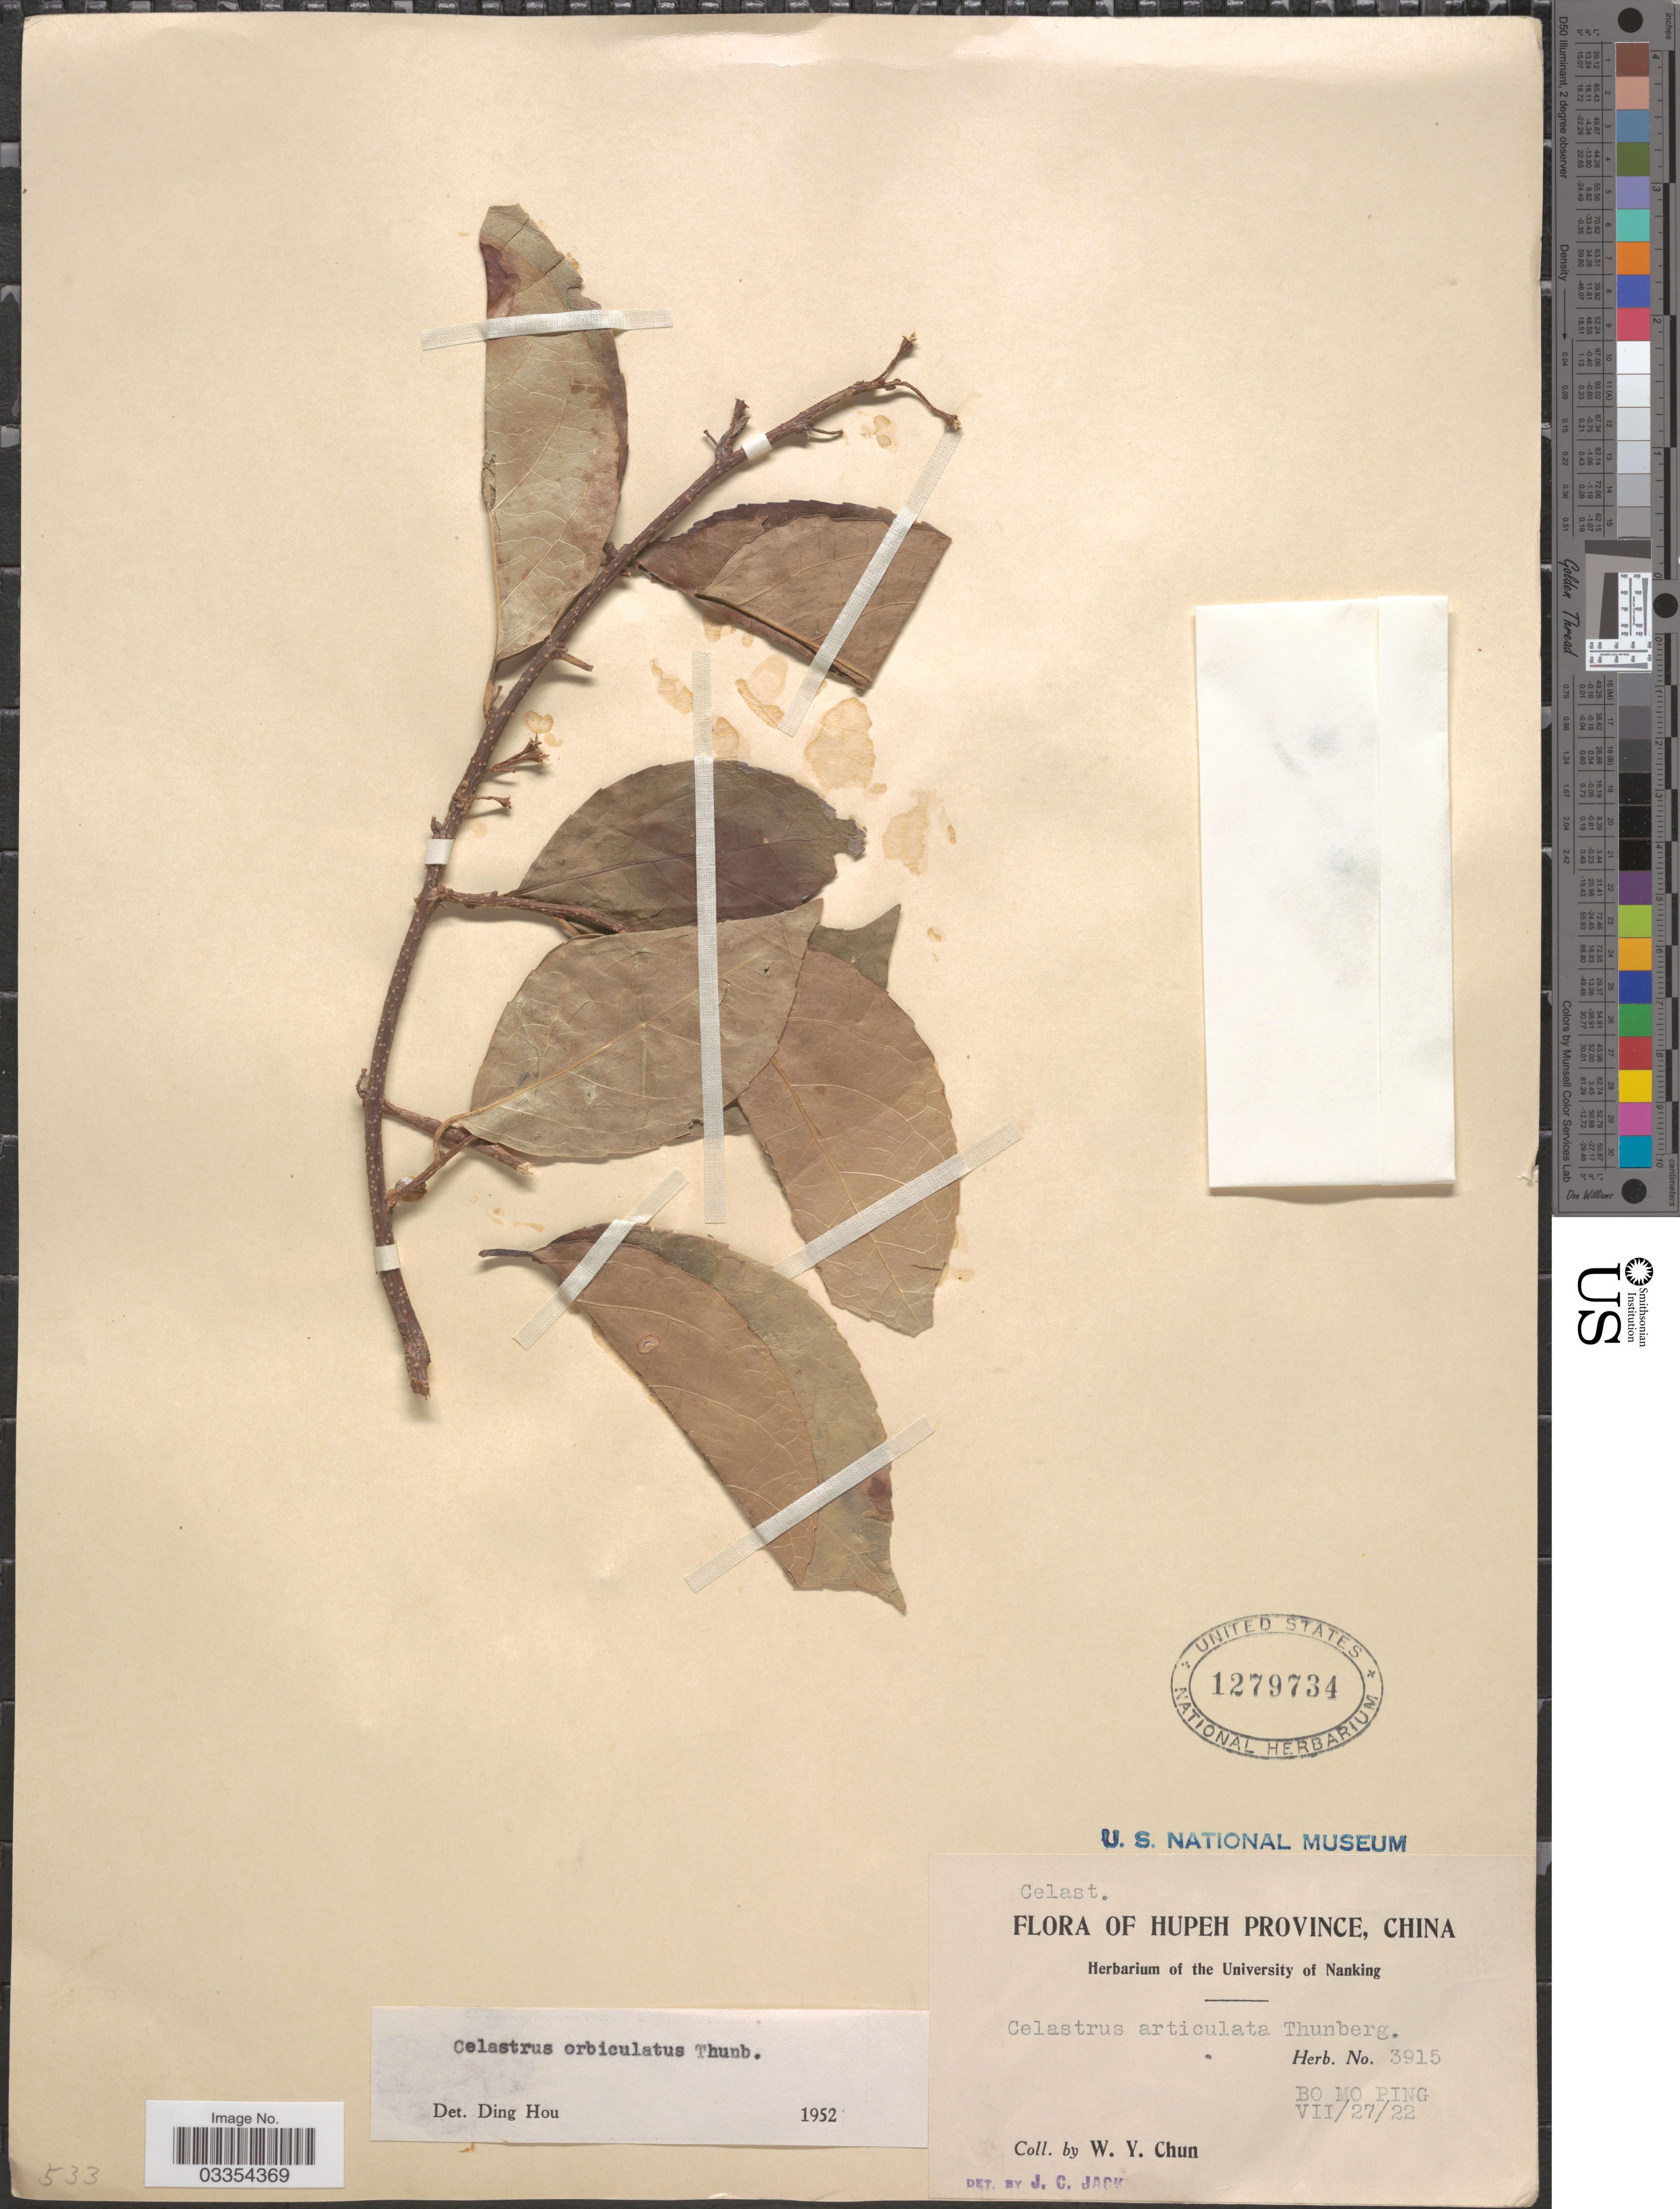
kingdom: Plantae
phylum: Tracheophyta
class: Magnoliopsida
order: Celastrales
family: Celastraceae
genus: Celastrus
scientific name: Celastrus orbiculatus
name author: Thunb.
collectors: W. Y. Chun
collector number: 3915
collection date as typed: Transcribed d/m/y: 27/7/22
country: China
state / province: Hubei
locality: Hupeh Province. Bo Mo Ping.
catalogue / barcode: US 1279734